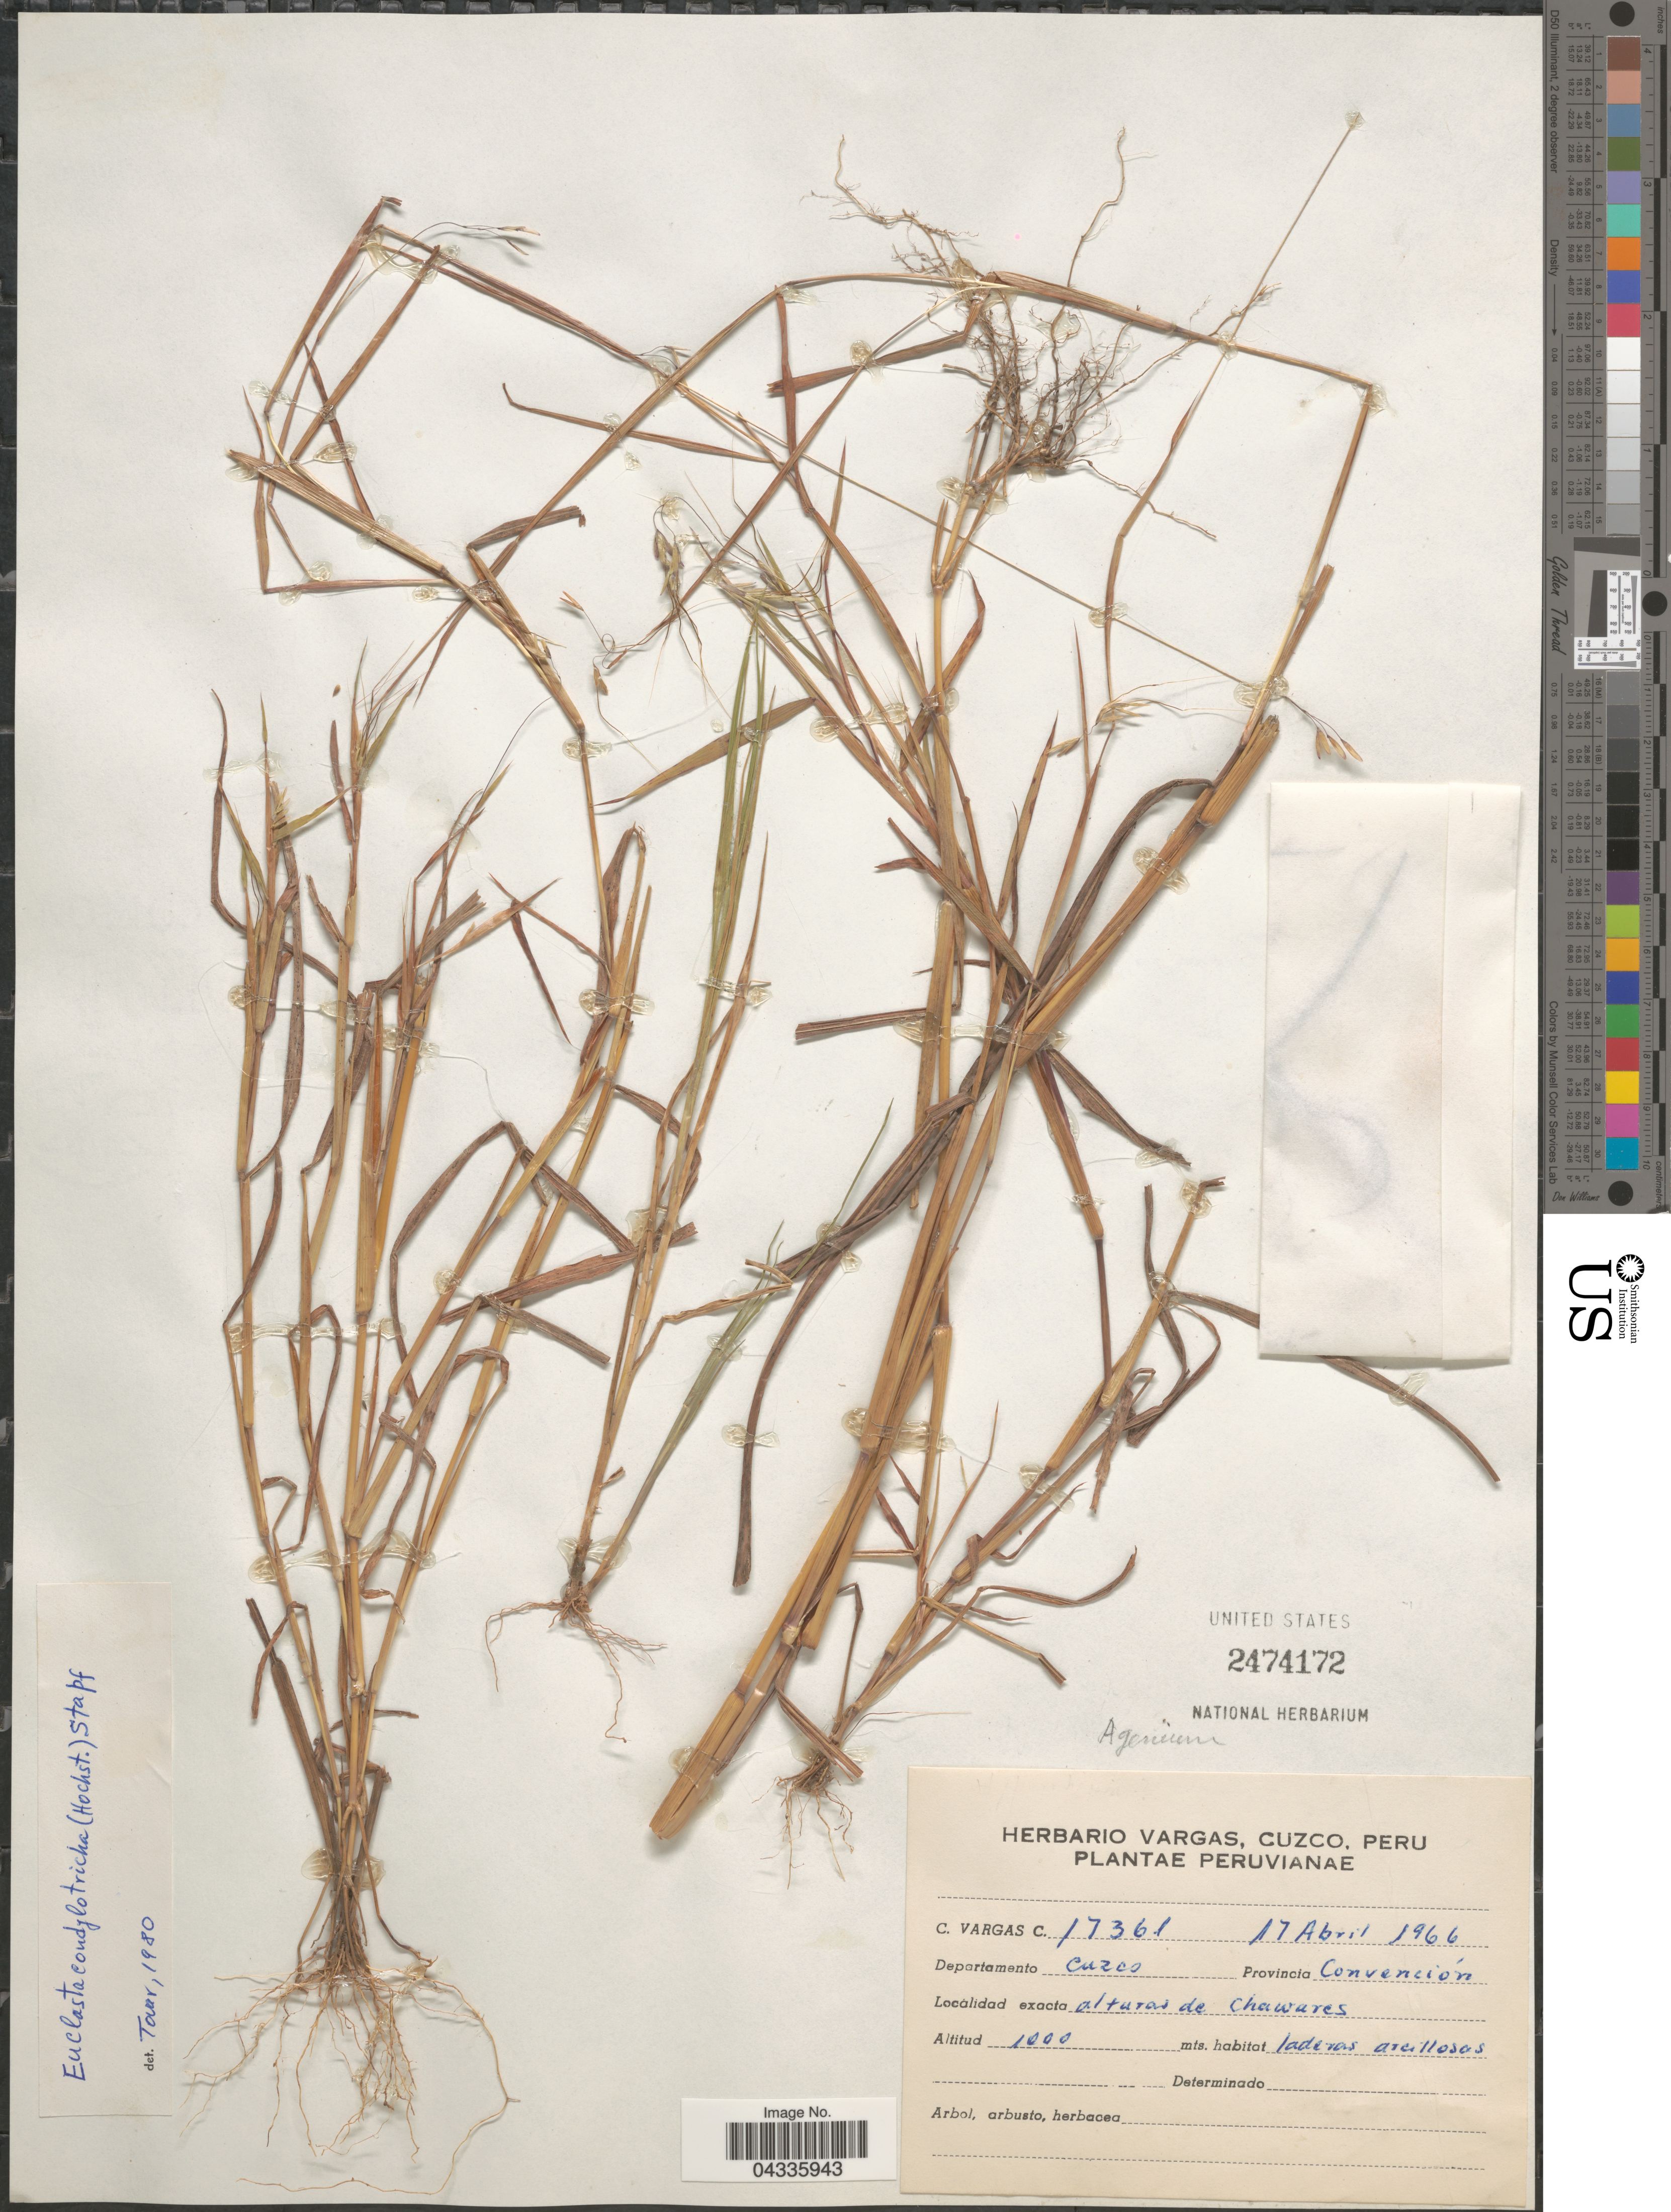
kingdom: Plantae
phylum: Tracheophyta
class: Liliopsida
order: Poales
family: Poaceae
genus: Euclasta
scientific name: Euclasta condylotricha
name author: (Hochst. ex Steud.) Stapf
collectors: C. Vargas Calderón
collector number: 17361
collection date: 1966-04-17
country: Peru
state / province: Cusco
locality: Departamento Cuzco. Provincia Convención. Alturas de Chawares.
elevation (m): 1000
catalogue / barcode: US 2474172